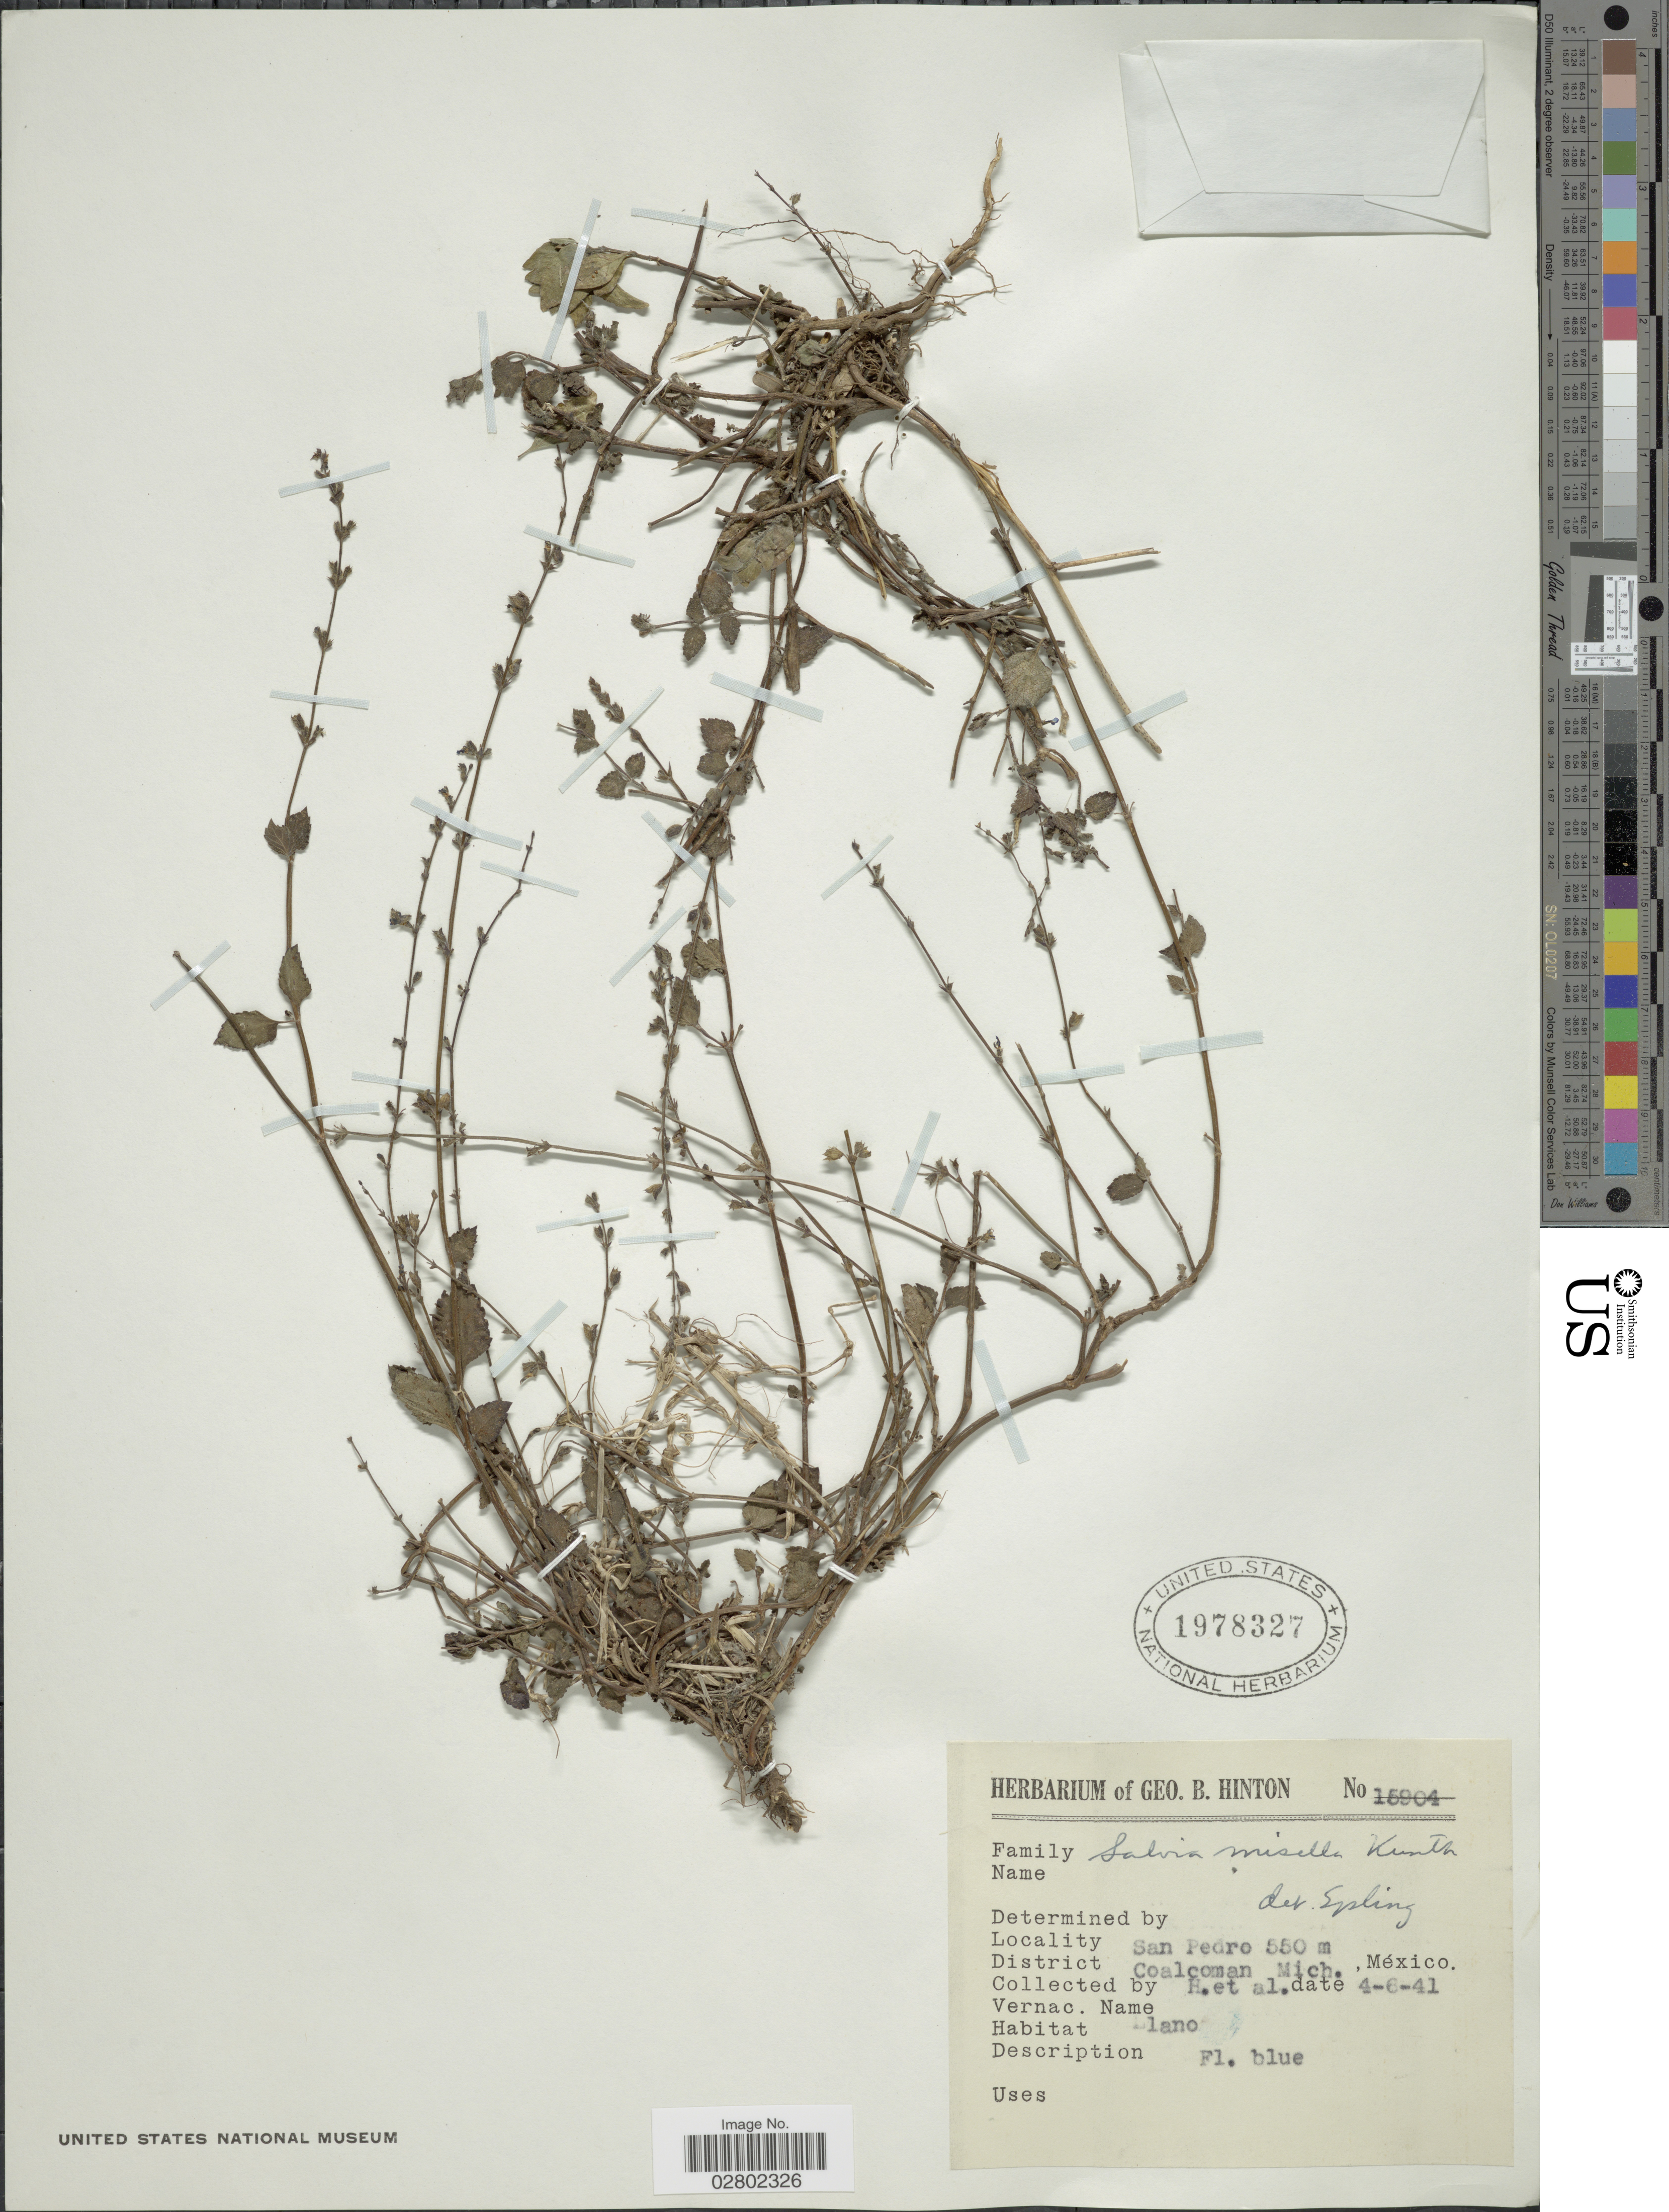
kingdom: Plantae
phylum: Tracheophyta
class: Magnoliopsida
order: Lamiales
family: Lamiaceae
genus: Salvia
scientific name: Salvia misella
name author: Kunth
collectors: G. B. Hinton & et al.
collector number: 15904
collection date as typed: Transcribed d/m/y: 4/6/41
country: Mexico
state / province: Michoacán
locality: San Pedro, District Coalcoman, Mich.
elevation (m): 550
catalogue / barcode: US 1978327